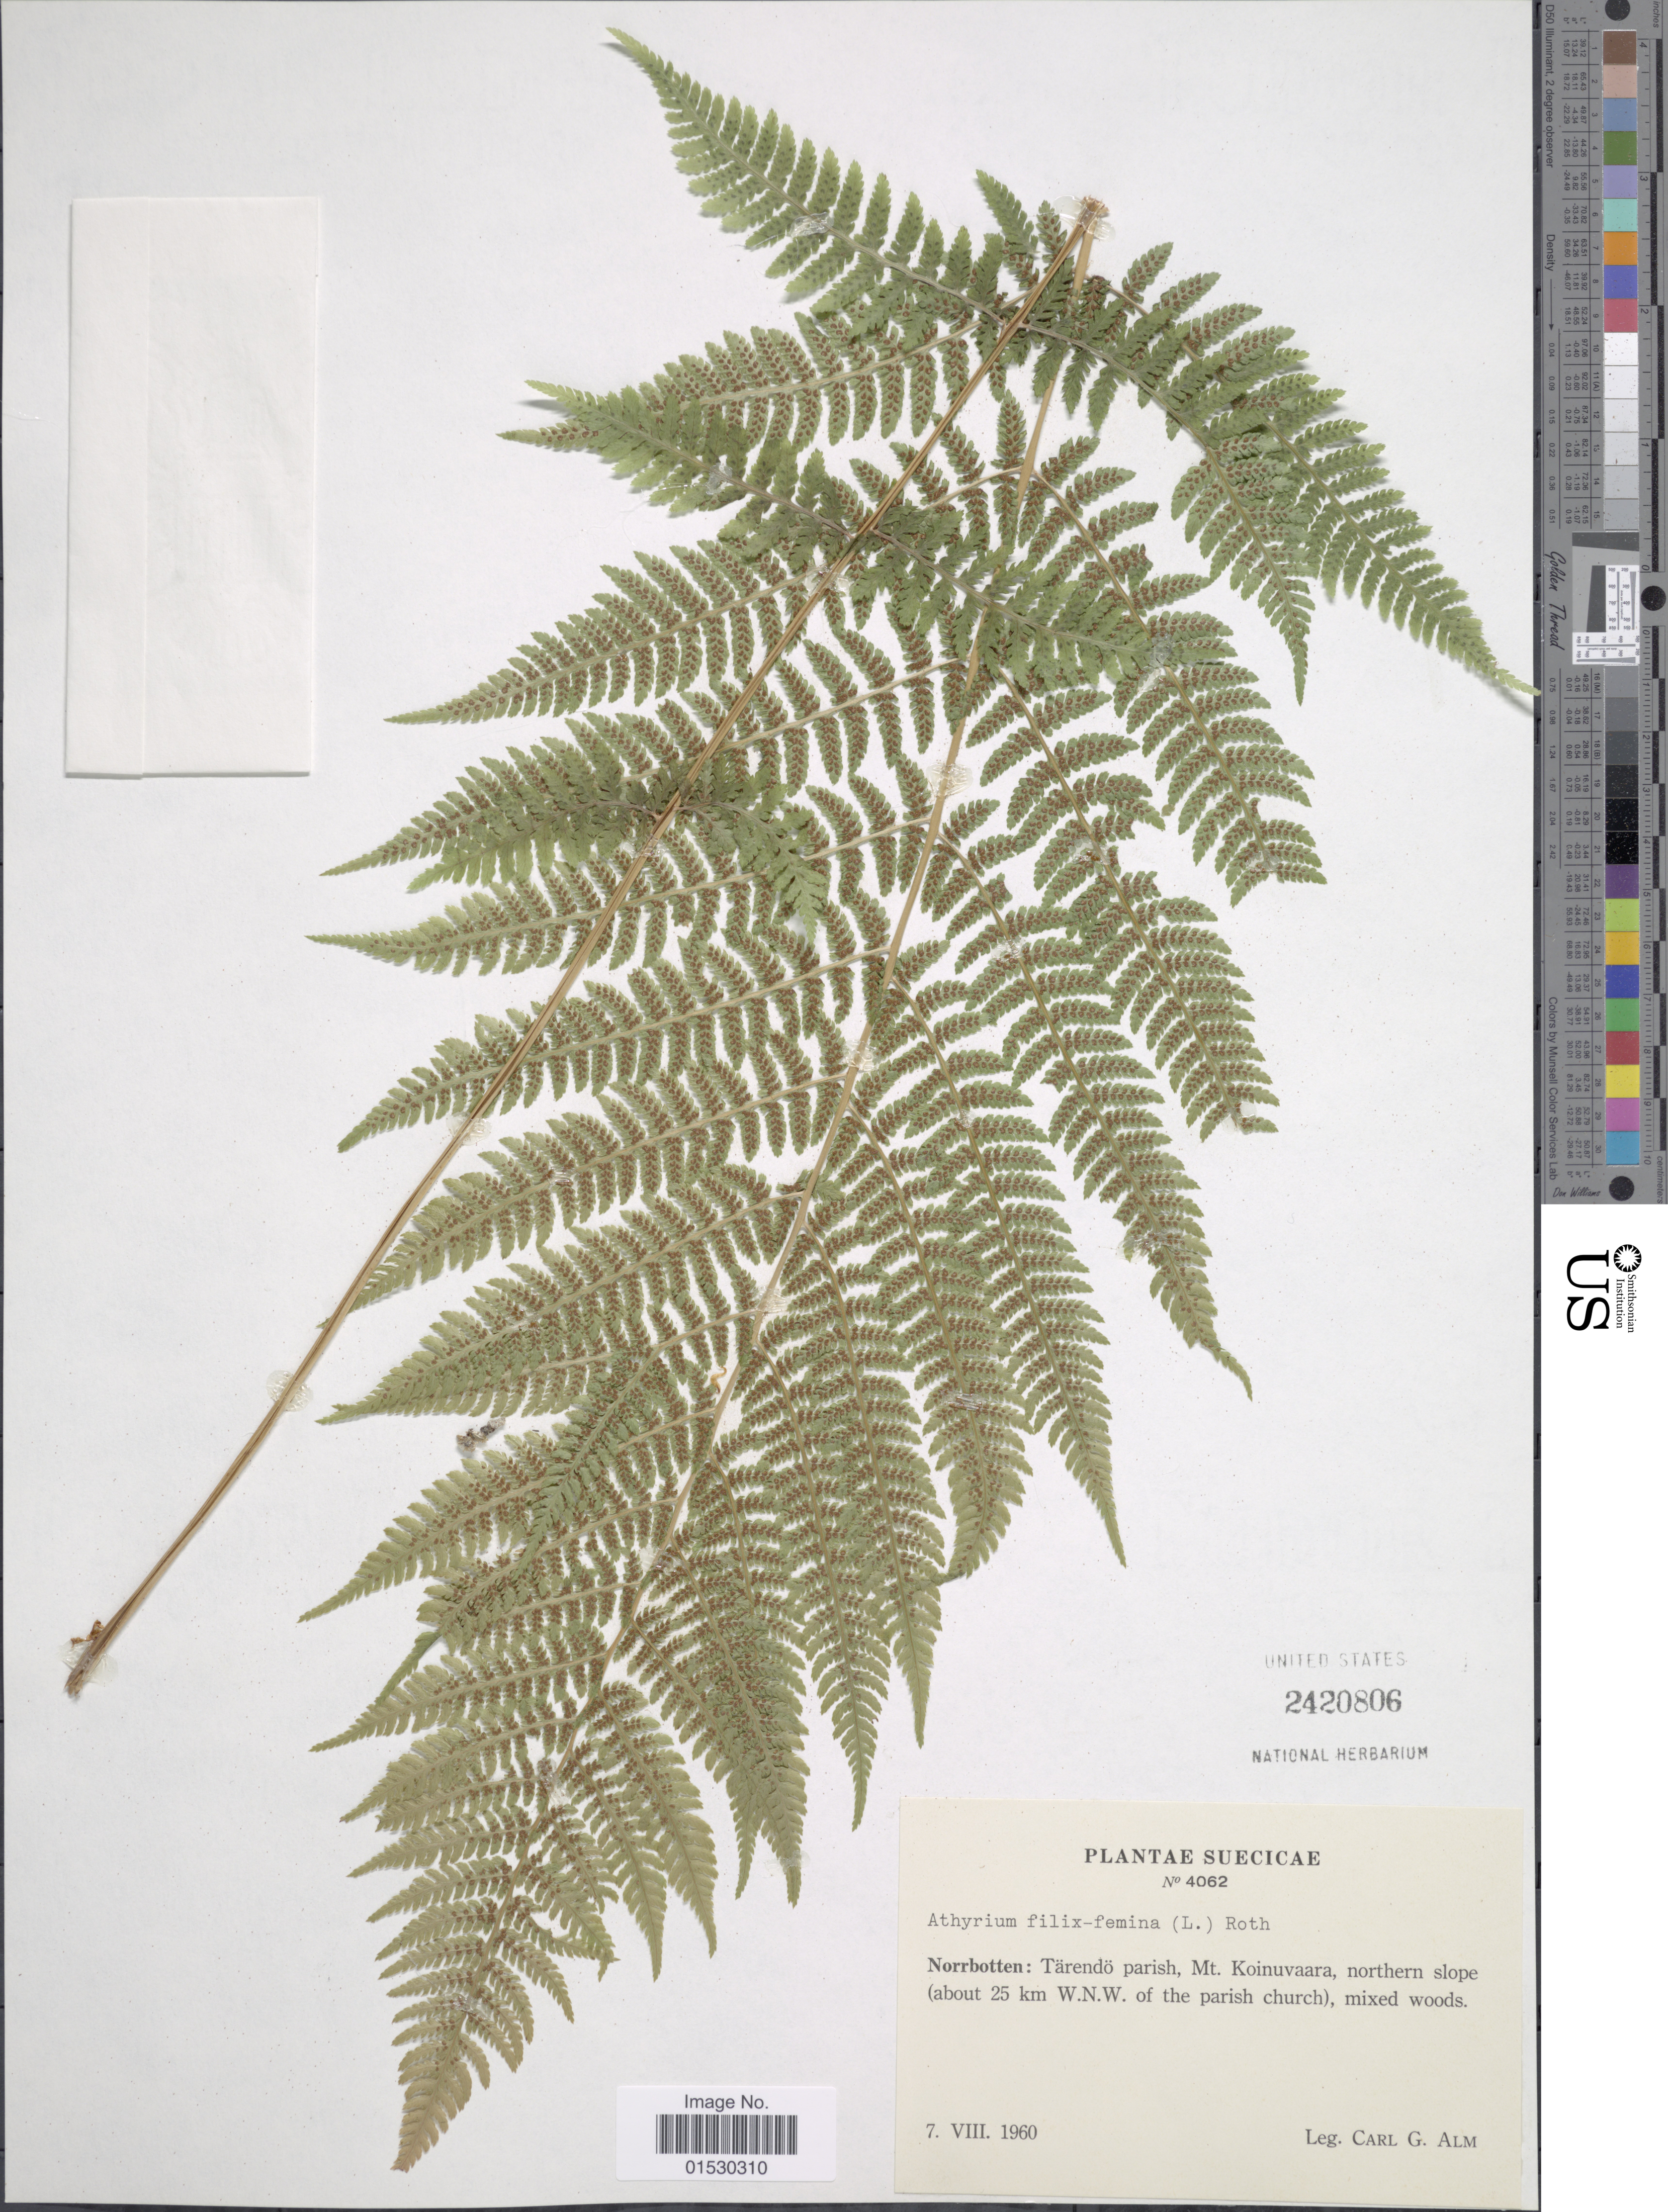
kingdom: Plantae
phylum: Tracheophyta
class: Polypodiopsida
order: Polypodiales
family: Athyriaceae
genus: Athyrium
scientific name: Athyrium filix-femina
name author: (L.) Roth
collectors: C. G. Alm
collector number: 4062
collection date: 1960-08-07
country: Sweden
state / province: Norrbotten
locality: Sueciace, Tarendo parish, Mt. Koinuvaara, northern slope (about 25 km W.N.W. of the parish church)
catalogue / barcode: US 2420806